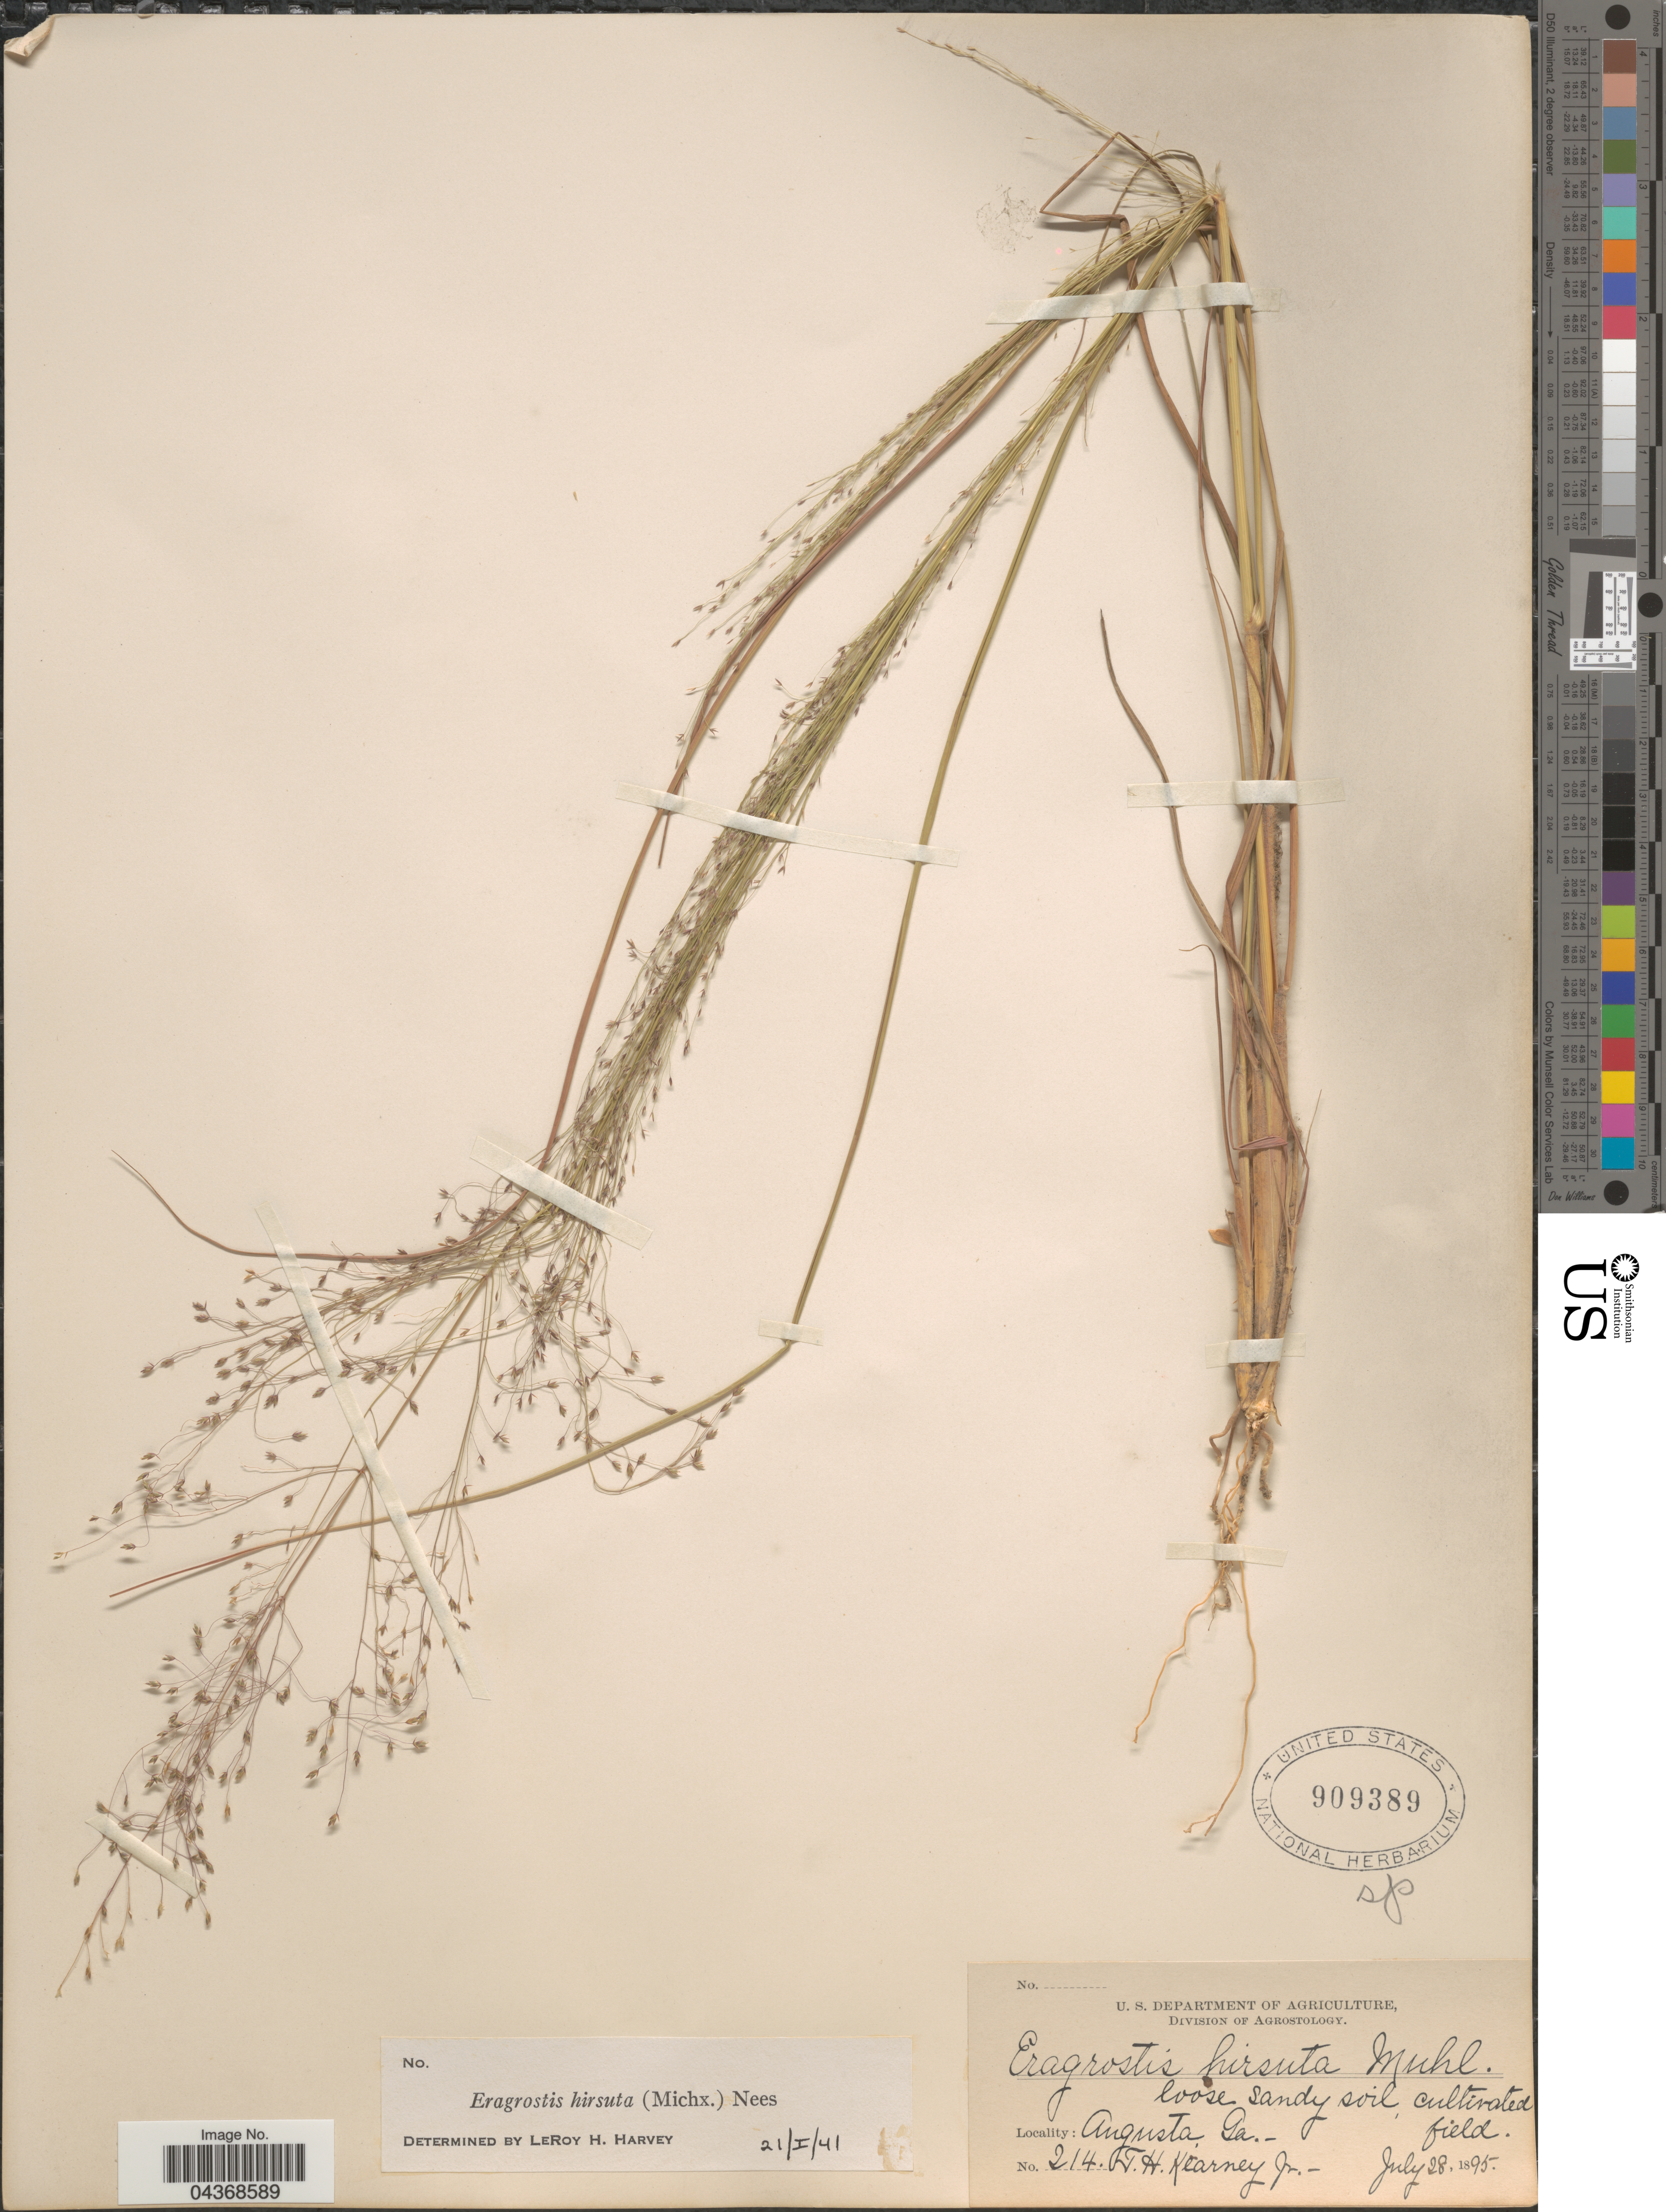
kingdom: Plantae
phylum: Tracheophyta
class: Liliopsida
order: Poales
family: Poaceae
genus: Eragrostis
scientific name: Eragrostis hirsuta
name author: (Michx.) Nees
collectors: T. H. Kearney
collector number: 214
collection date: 1895-07-28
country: United States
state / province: Georgia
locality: Augusta.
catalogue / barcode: US 909389